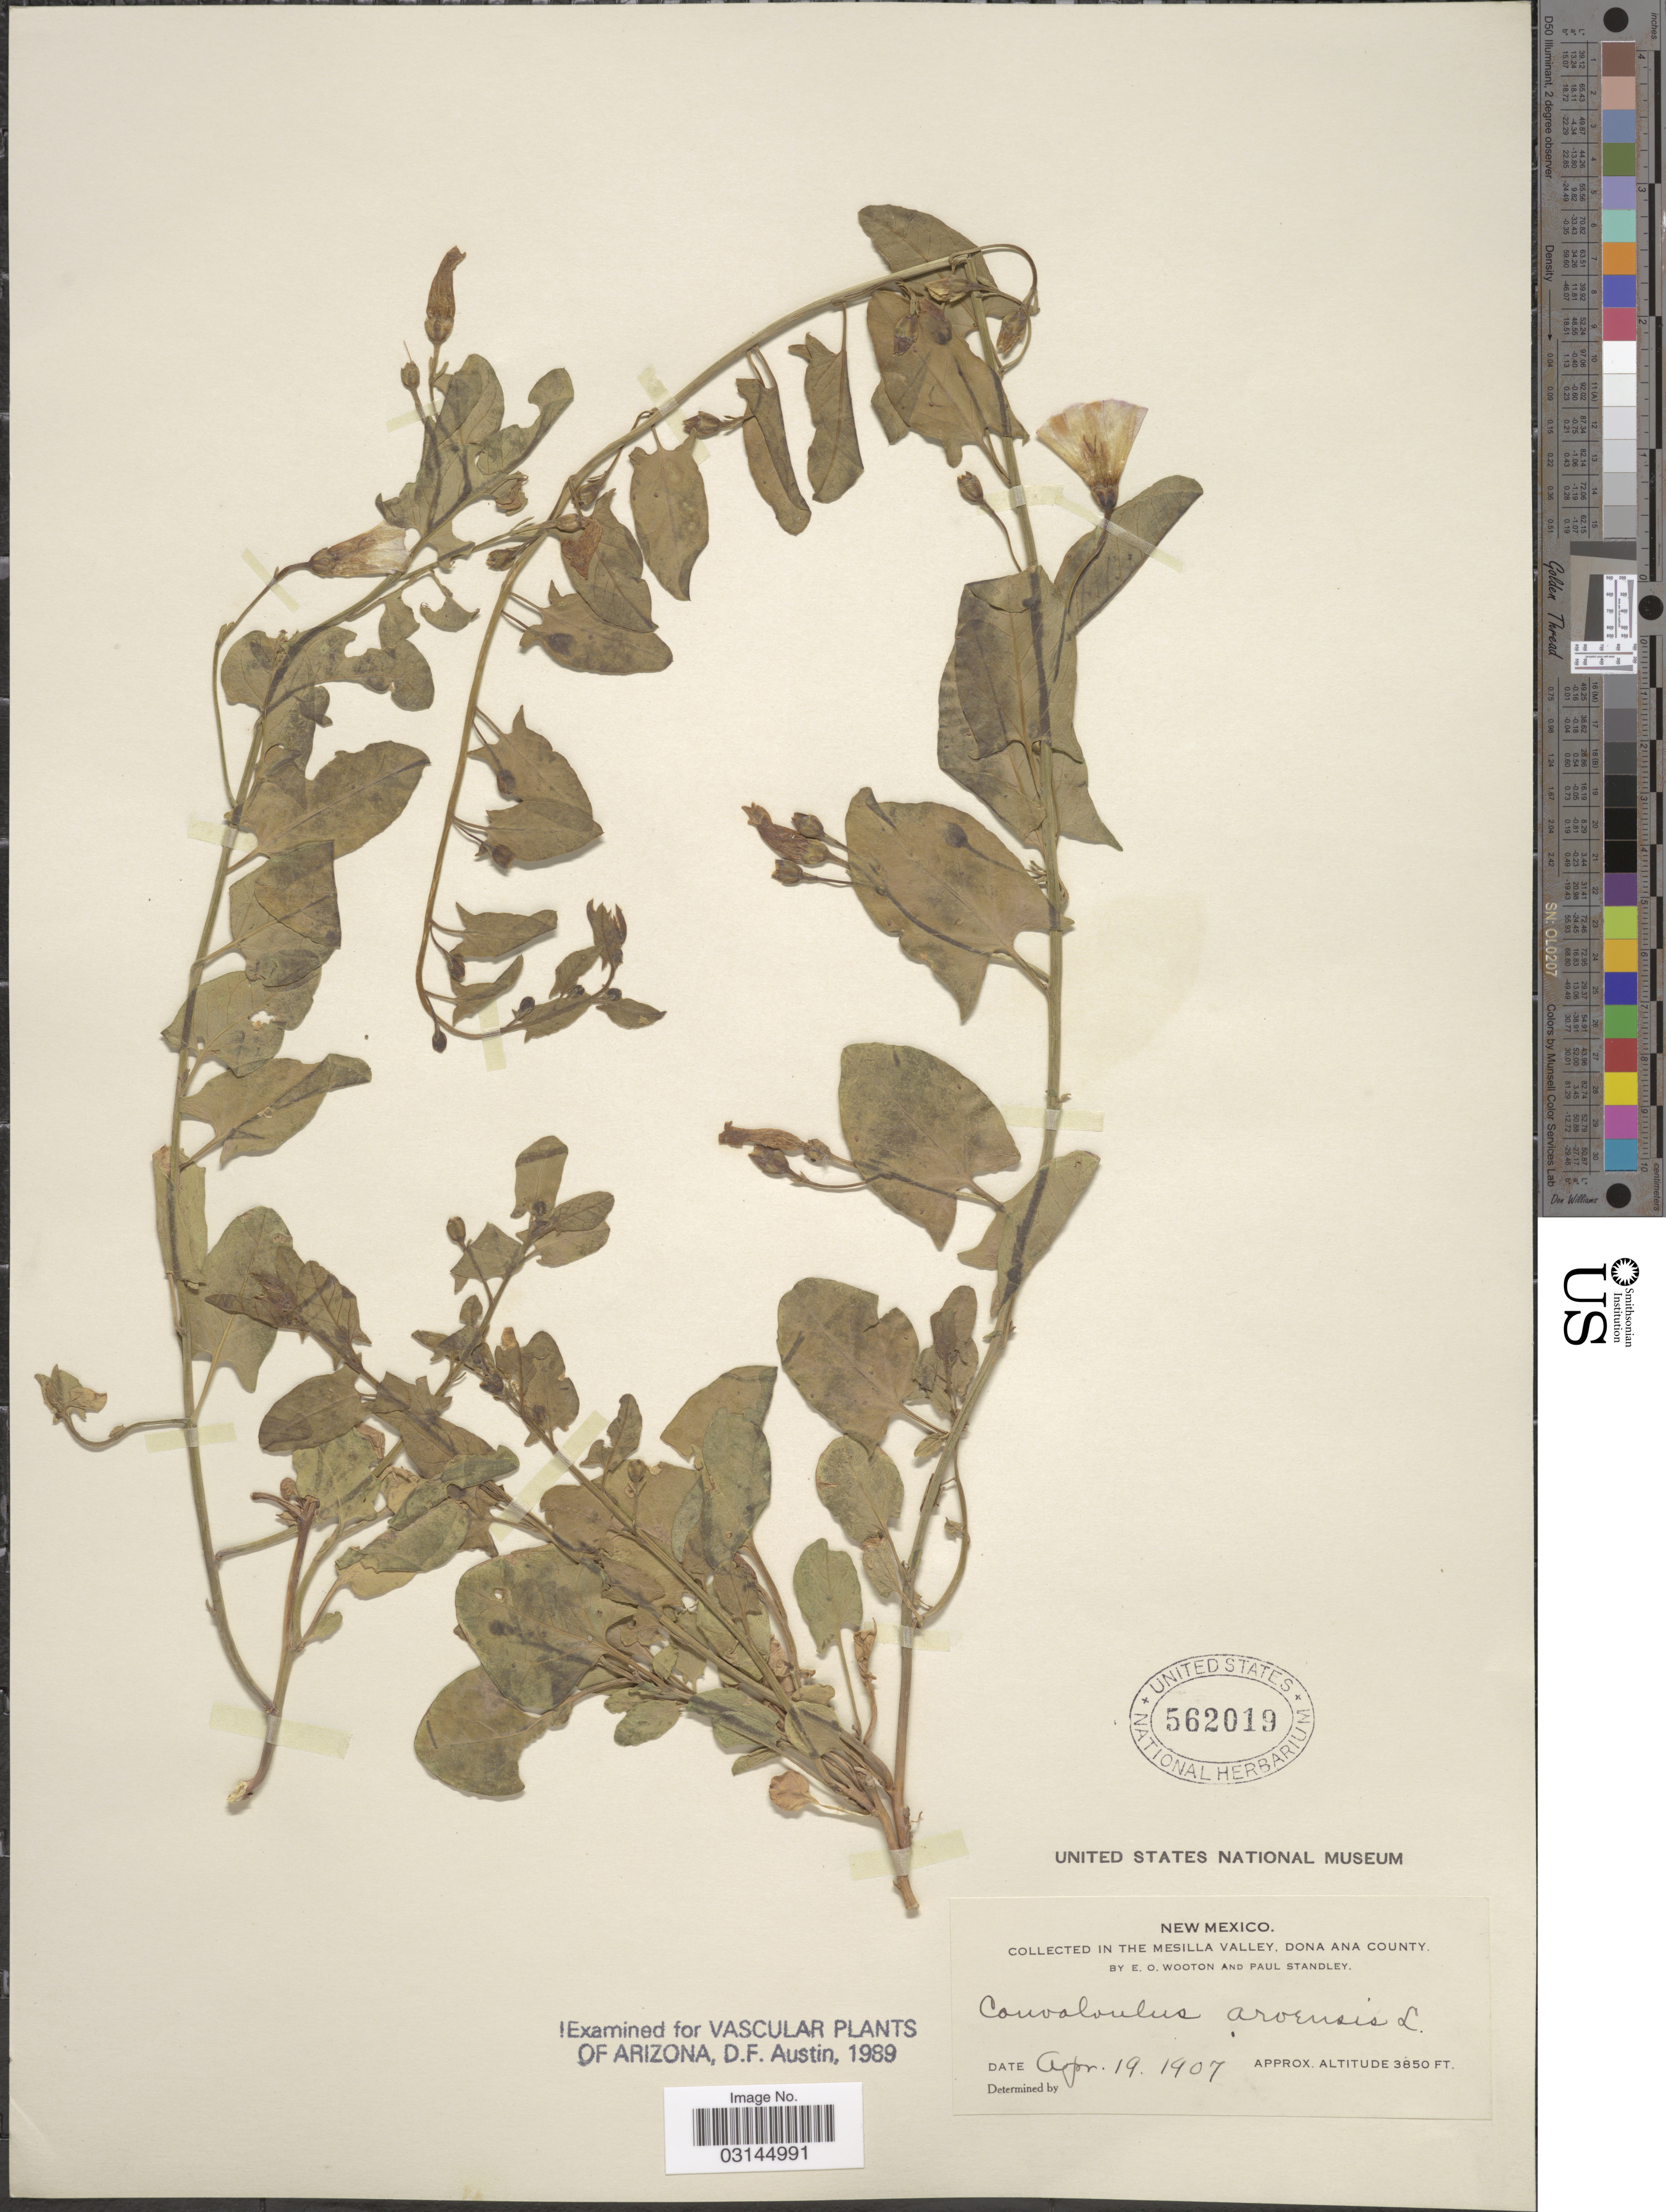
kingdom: Plantae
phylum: Tracheophyta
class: Magnoliopsida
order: Solanales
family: Convolvulaceae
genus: Convolvulus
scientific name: Convolvulus arvensis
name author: L.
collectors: E. O. Wooton & P. C. Standley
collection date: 1907-04-19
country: United States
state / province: New Mexico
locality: In the Mesilla Valley, Dona Ana County.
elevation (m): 1173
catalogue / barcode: US 562019